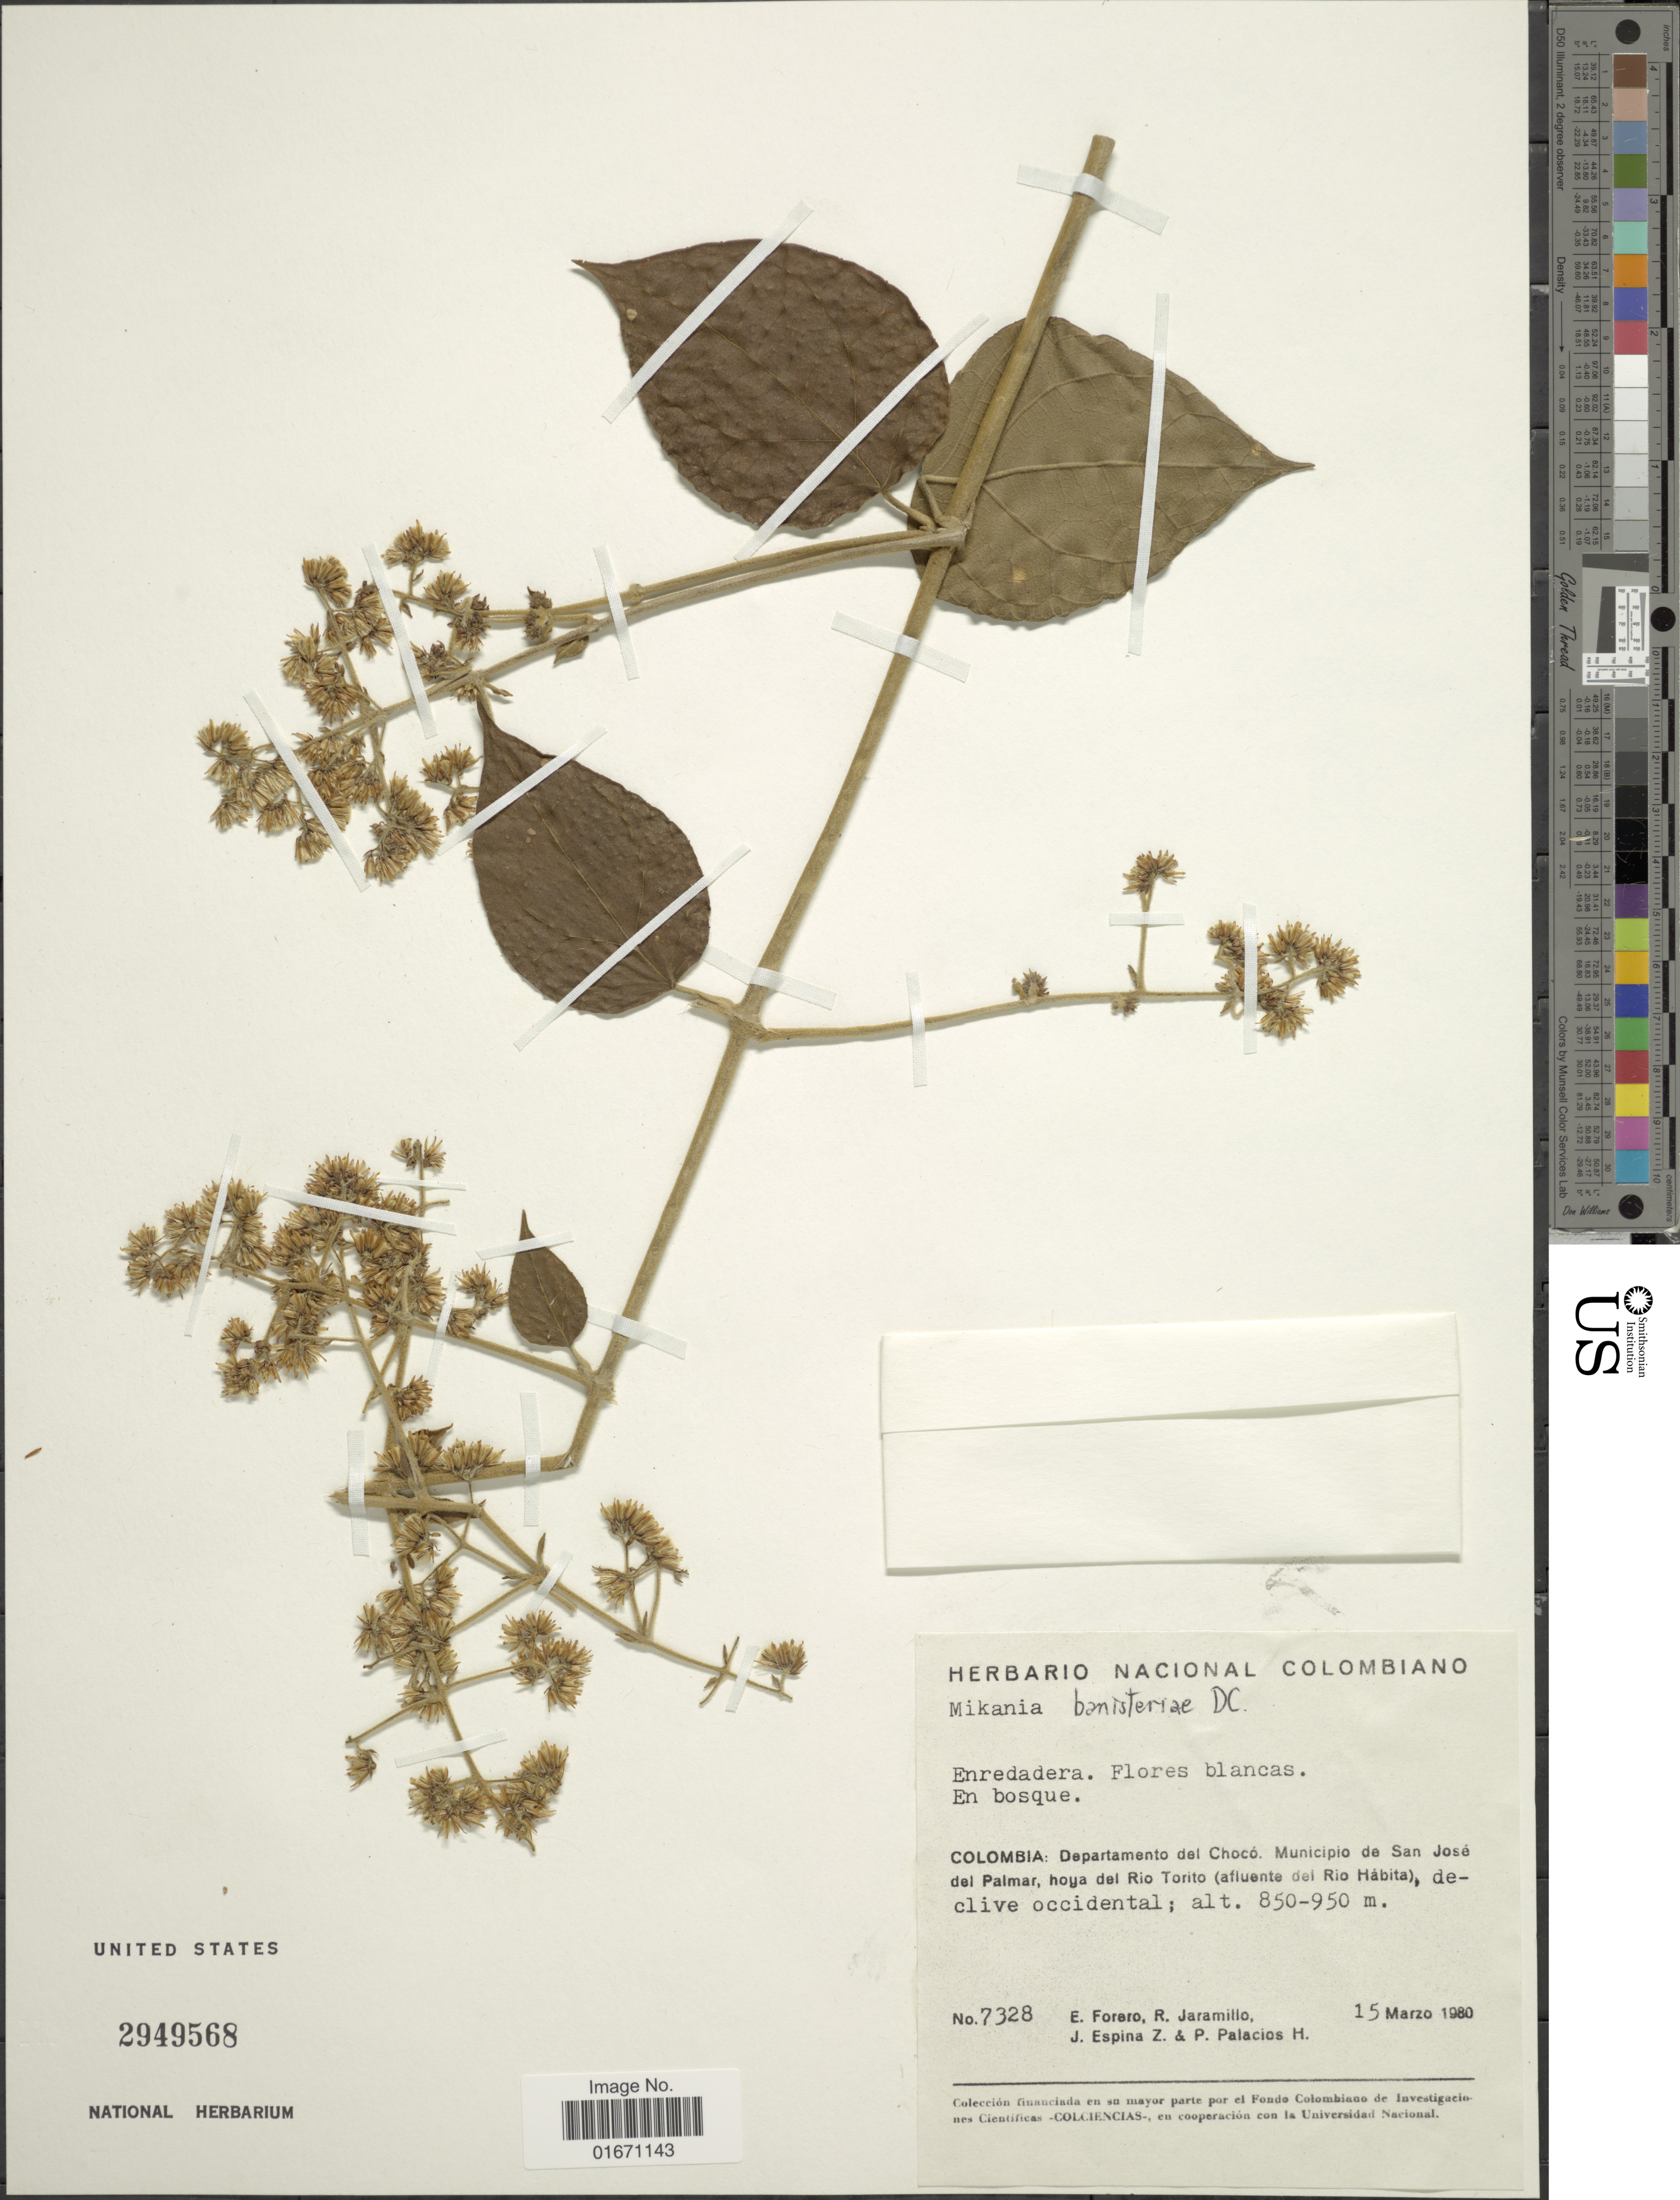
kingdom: Plantae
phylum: Tracheophyta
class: Magnoliopsida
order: Asterales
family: Asteraceae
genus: Mikania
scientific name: Mikania banisteriae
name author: DC.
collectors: E. Forero, R. Jaramillo M., J. Espina Z. & P. Palacios H.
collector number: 7328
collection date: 1980-03-15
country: Colombia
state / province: Chocó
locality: Municipio de San Jose del Palmar, hoya del Rio Torito (afluente del Rio Habita)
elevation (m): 850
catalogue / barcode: US 2949568